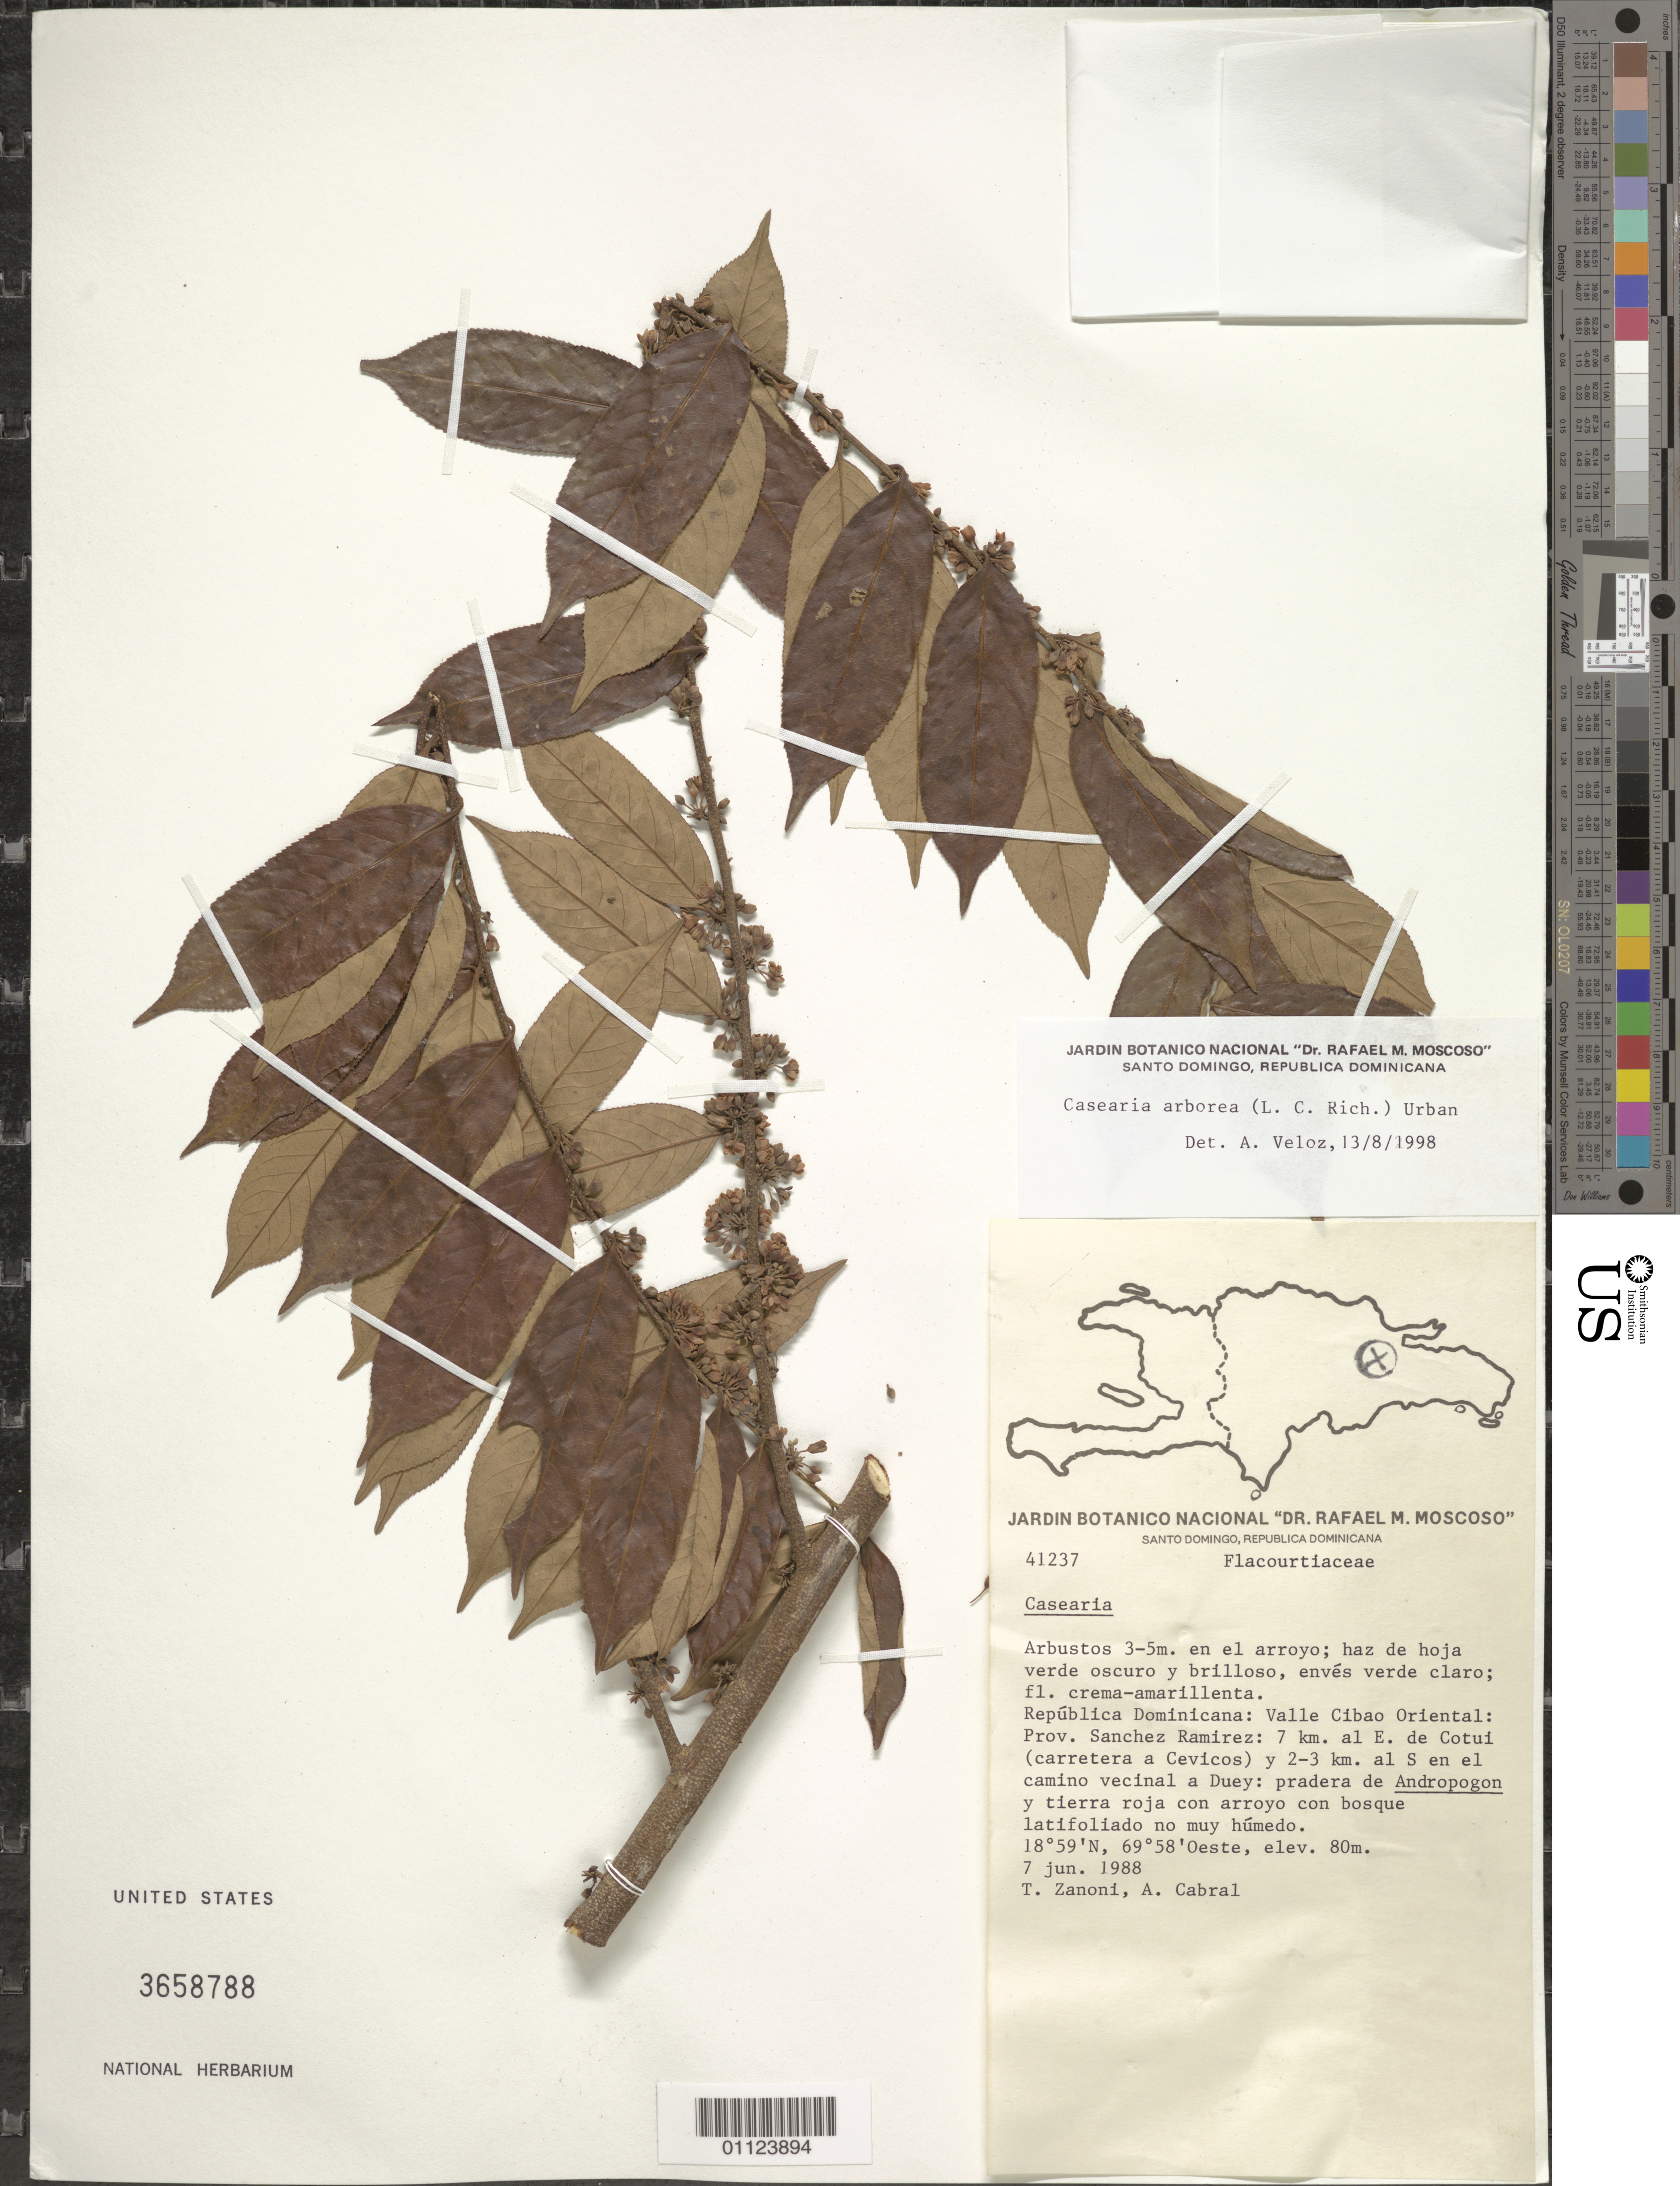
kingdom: Plantae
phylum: Tracheophyta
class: Magnoliopsida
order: Malpighiales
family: Salicaceae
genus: Casearia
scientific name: Casearia arborea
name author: (Rich.) Urb.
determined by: Veloz, A.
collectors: T. A. Zanoni & A. Cabral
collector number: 41237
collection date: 1988-06-07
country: Dominican Republic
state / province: Sánchez Ramírez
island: Hispaniola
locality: Valle Cibao Oriental, 7 km al E de Cotui (carretera a Cevicos) y 2-3 km al S en el camino vecinal a Duey.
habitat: Pradera de Andropogon y tierra roja con arroyo con bosque latifoliado no muy húmedo.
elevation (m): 80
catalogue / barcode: US 3658788